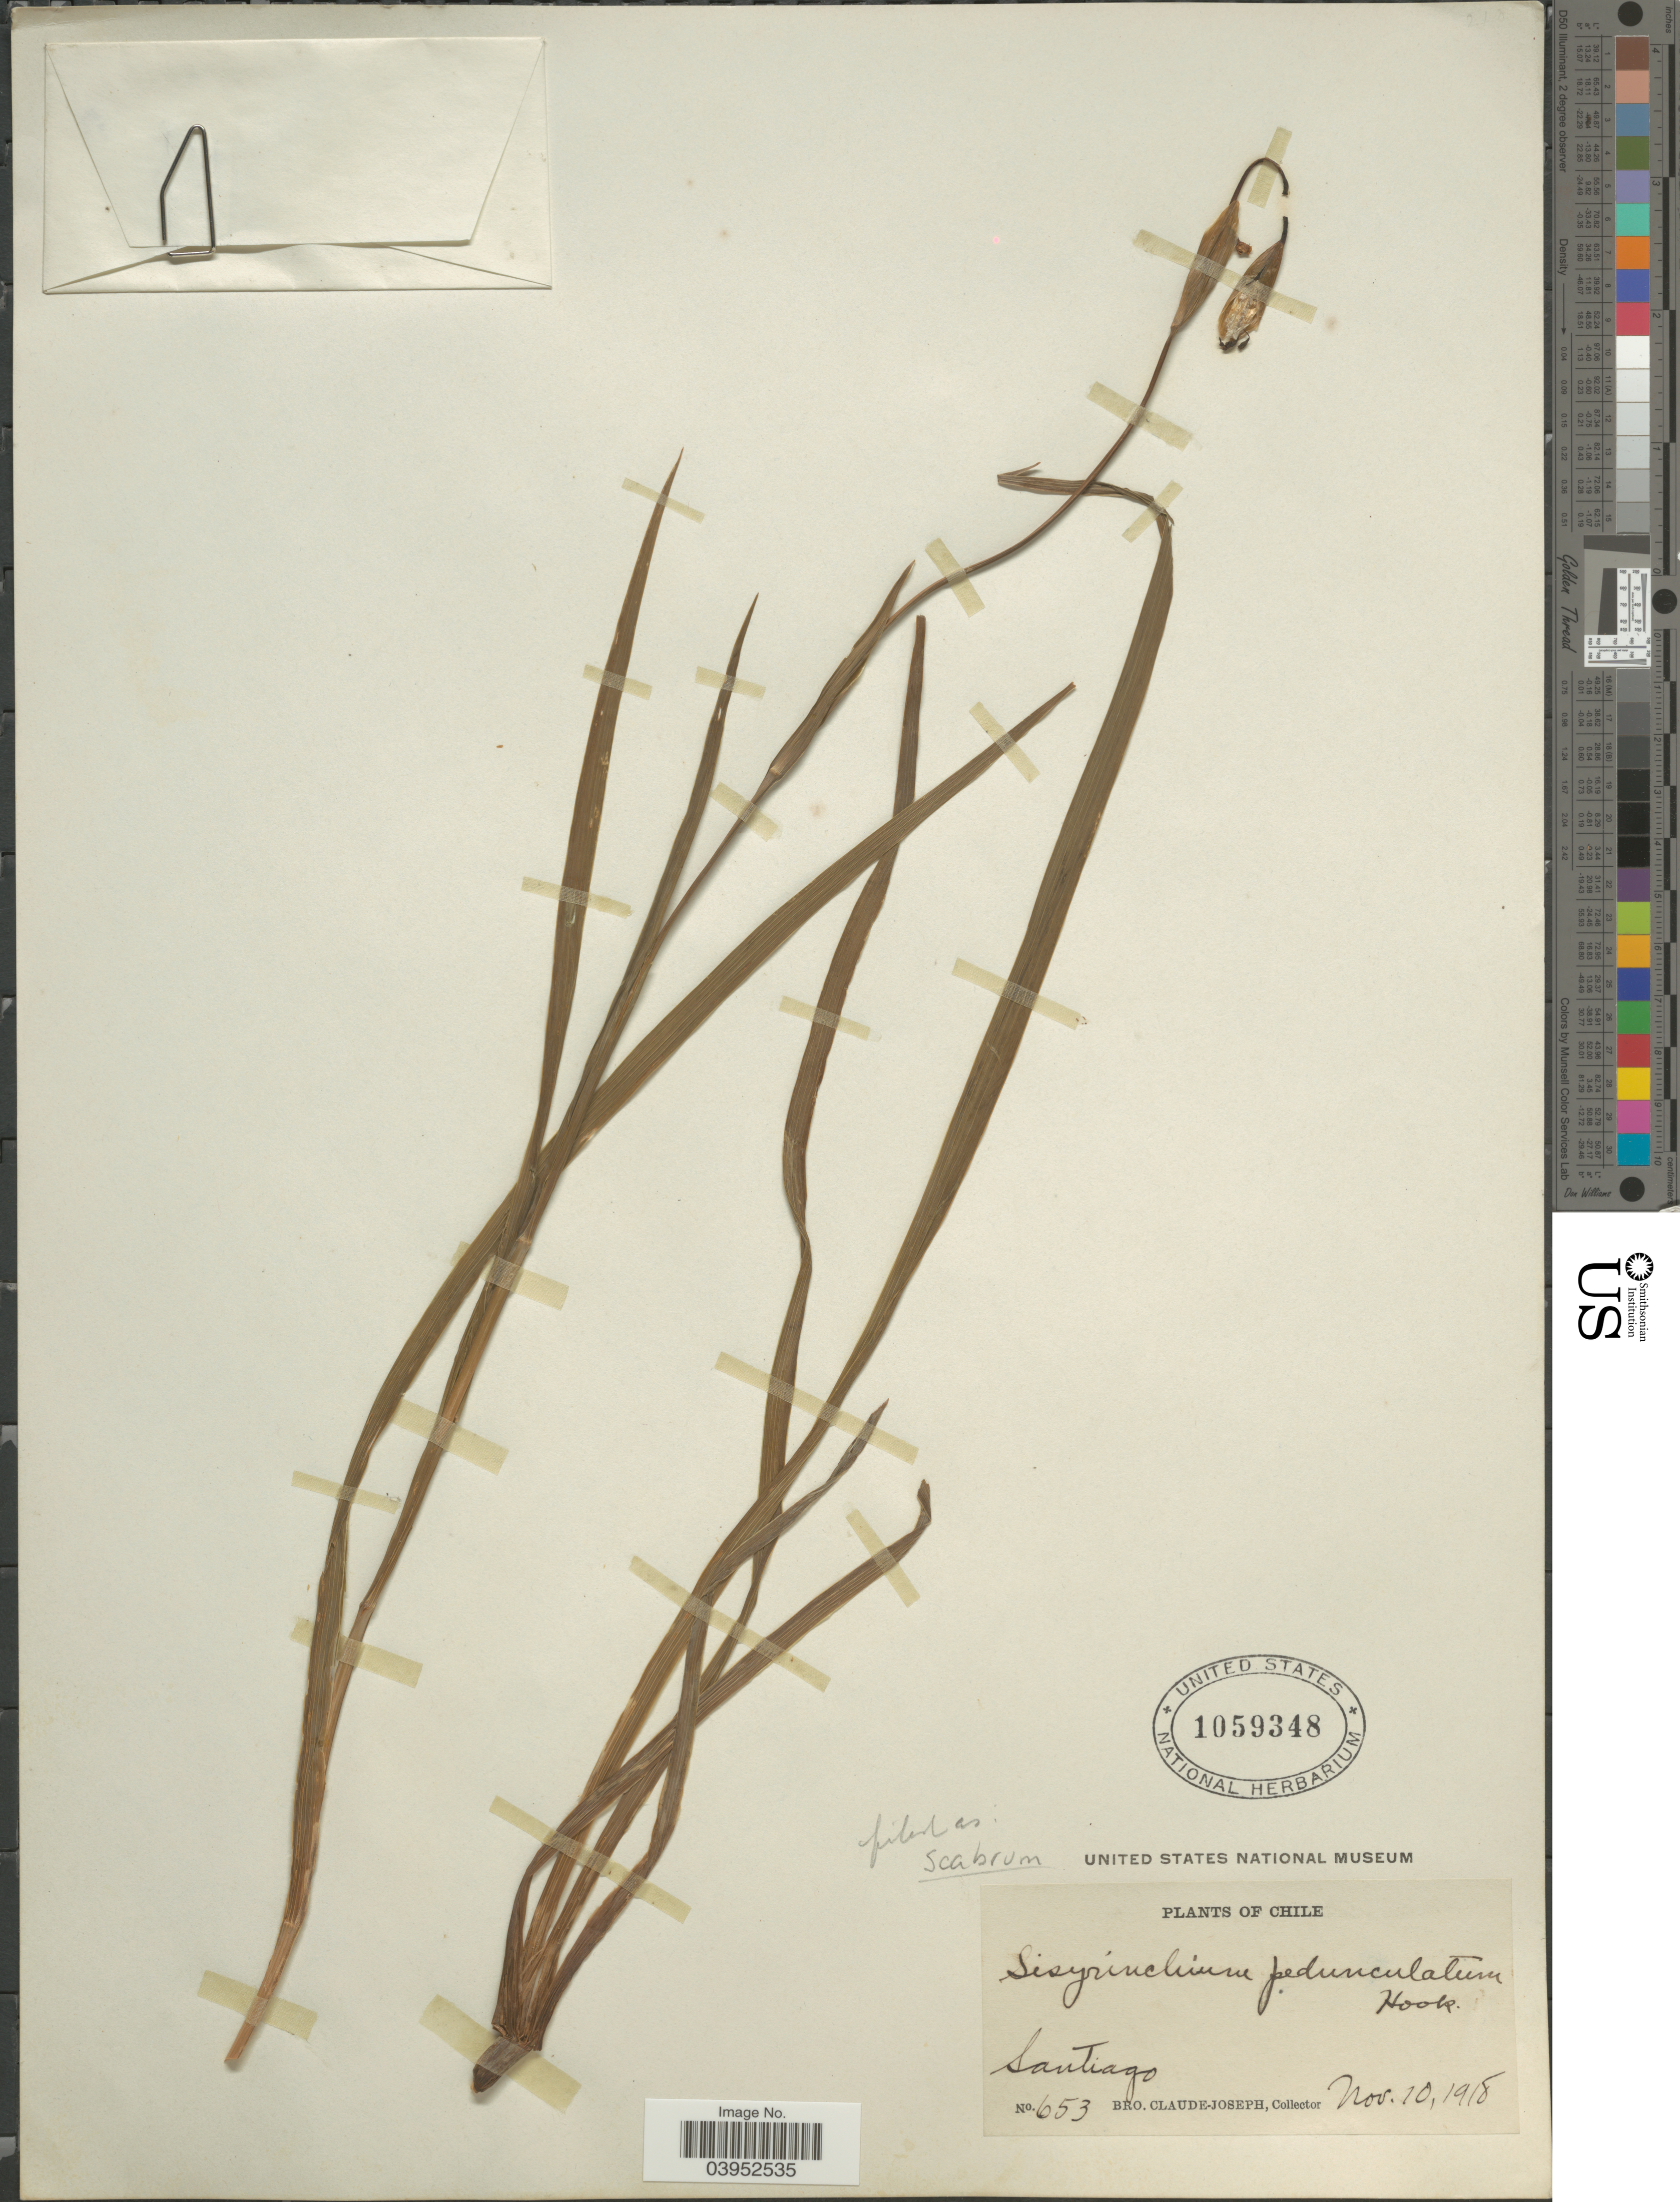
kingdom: Plantae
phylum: Tracheophyta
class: Liliopsida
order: Asparagales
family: Iridaceae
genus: Sisyrinchium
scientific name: Sisyrinchium scabrum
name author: Schltdl. & Cham.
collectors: Bro. Claude-Joseph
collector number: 653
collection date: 1918-11-10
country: Chile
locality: Santiago.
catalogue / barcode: US 1059348